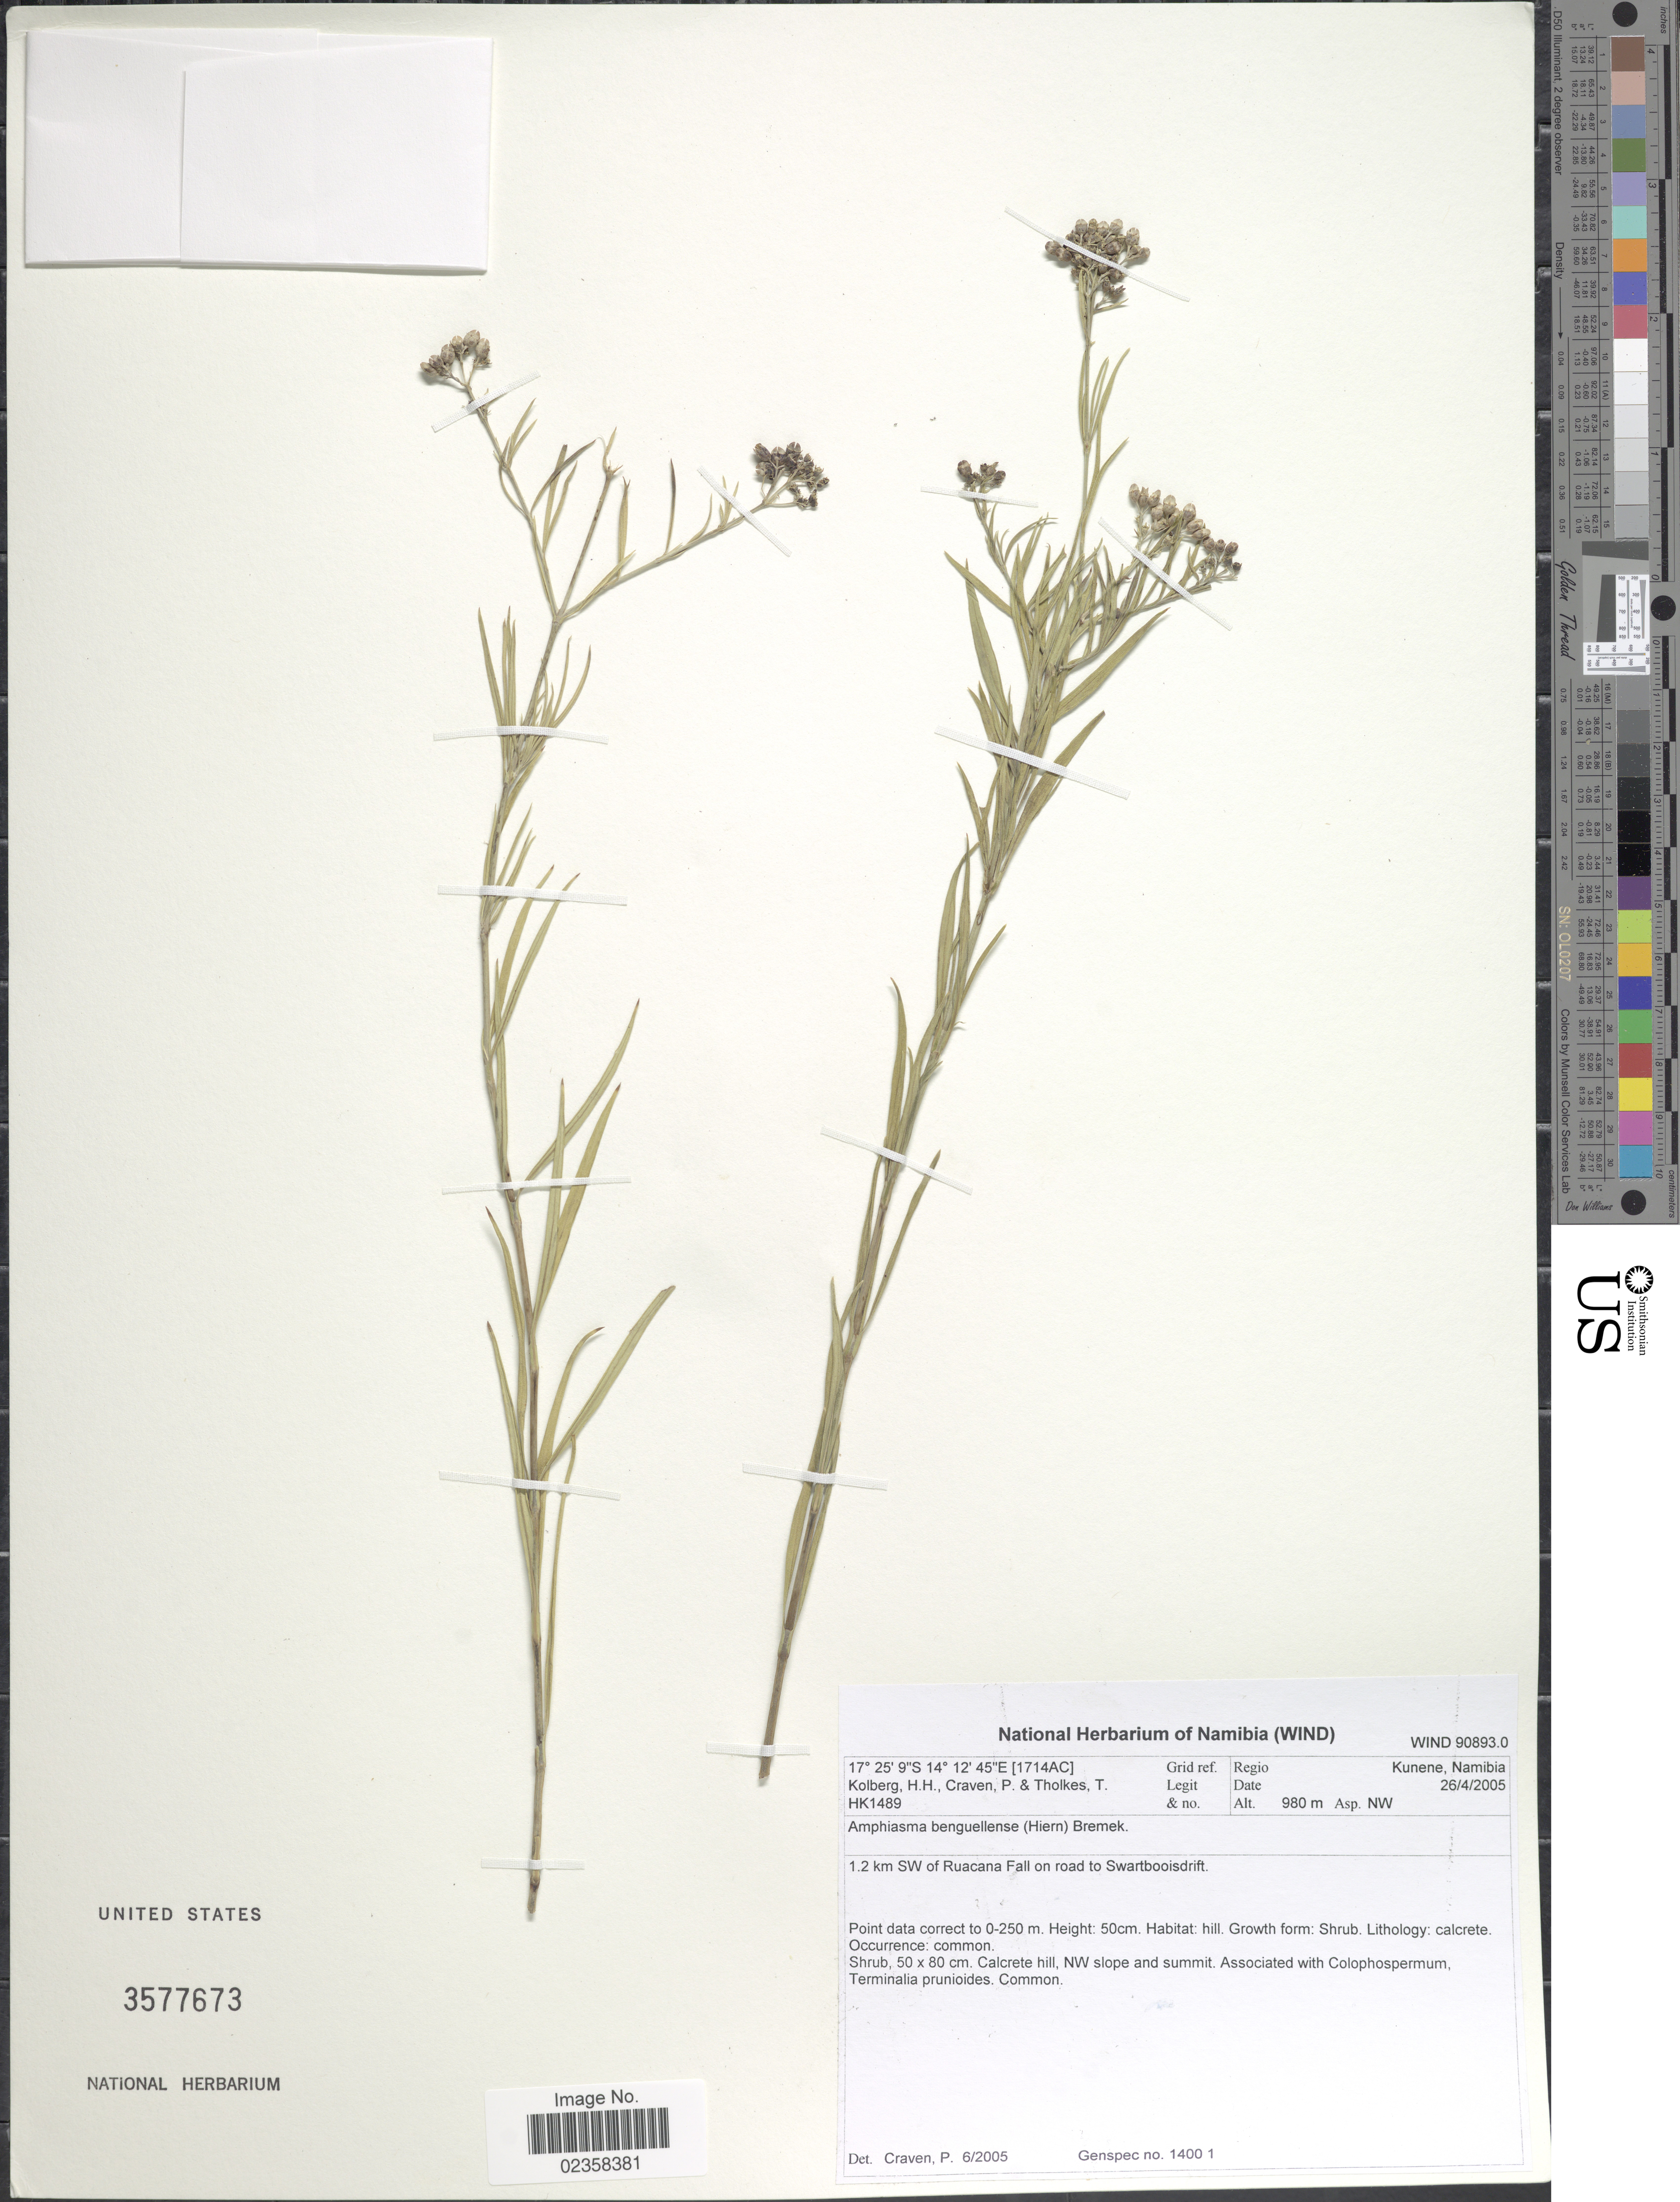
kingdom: Plantae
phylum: Tracheophyta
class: Magnoliopsida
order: Gentianales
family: Rubiaceae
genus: Amphiasma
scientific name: Amphiasma benguellense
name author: (Hiern) Bremek.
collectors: H. H. Kolberg, P. Craven & T. Tholkes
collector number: HK1489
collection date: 2005-04-26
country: Namibia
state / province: Kunene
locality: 1.2 km SW of Ruacana Fall on road to Swartbooisdrift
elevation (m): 980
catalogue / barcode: US 3577673